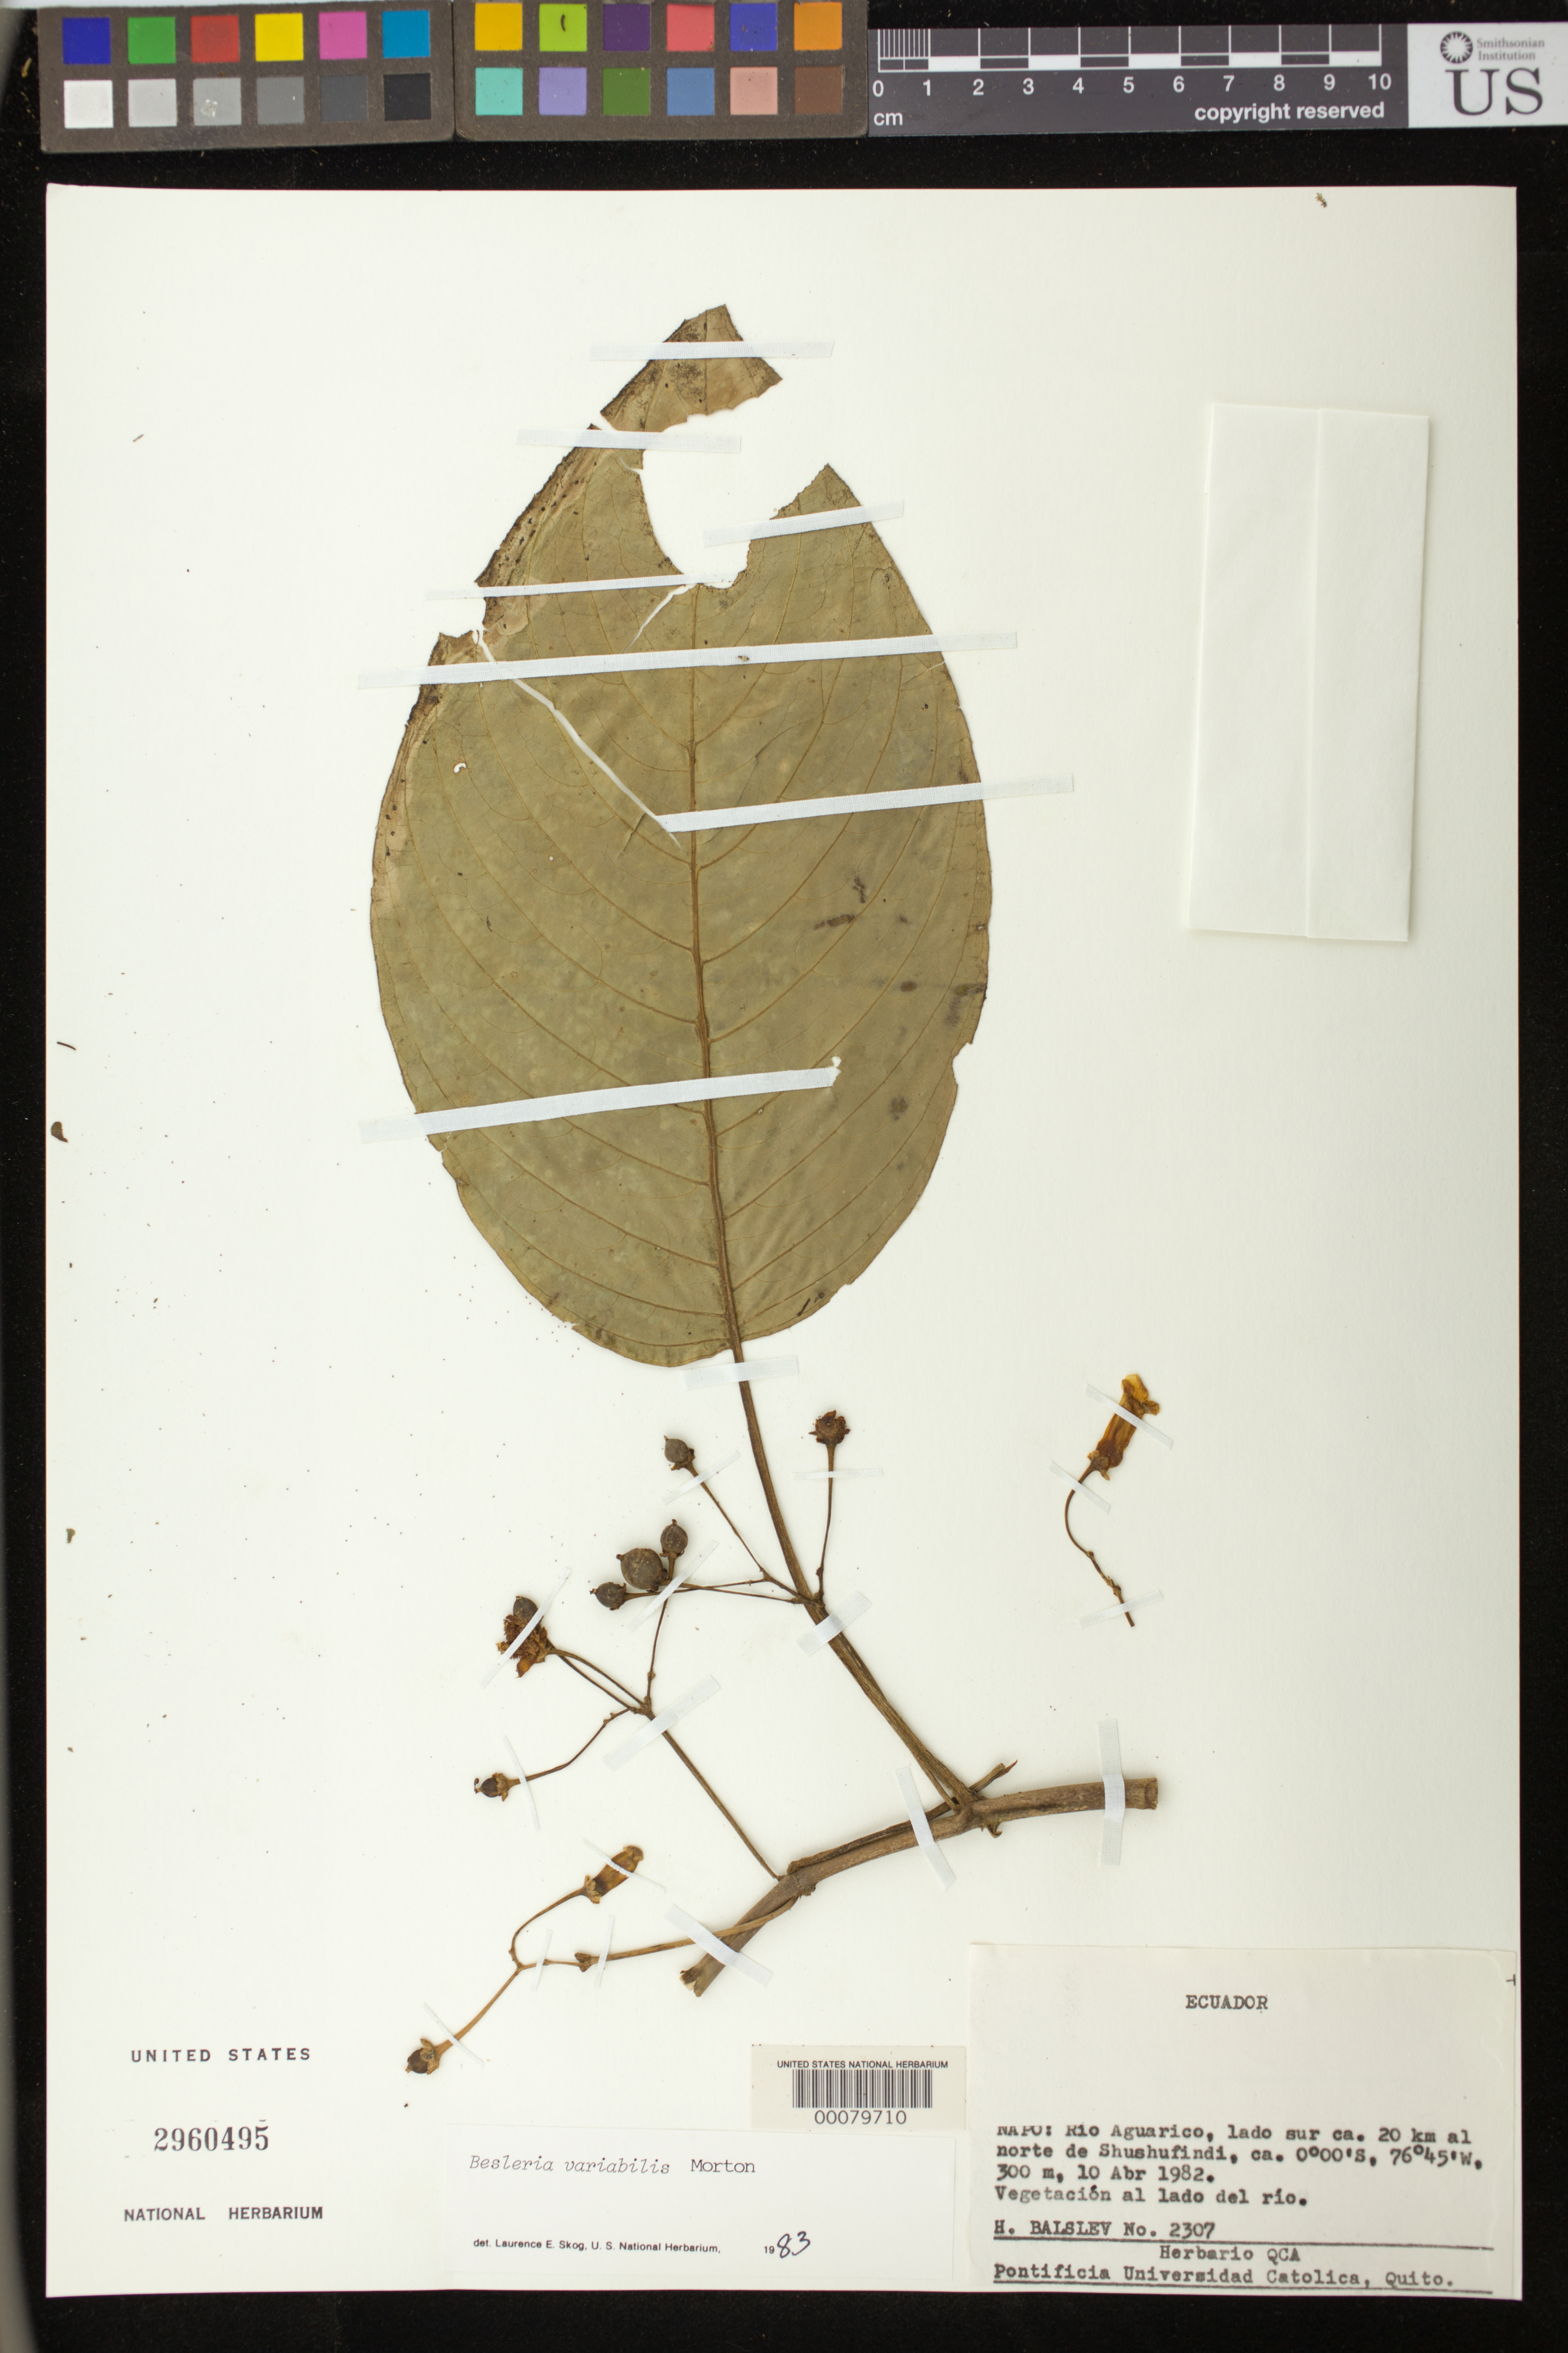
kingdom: Plantae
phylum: Tracheophyta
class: Magnoliopsida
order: Lamiales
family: Gesneriaceae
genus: Besleria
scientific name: Besleria variabilis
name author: C.V. Morton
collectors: H. Balslev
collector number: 2307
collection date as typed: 10 Apr 1982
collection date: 1982-04-10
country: Ecuador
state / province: Napo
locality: Rio Aguraico, south side about 20 km N of Shushufindi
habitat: Vegetation beside the river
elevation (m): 300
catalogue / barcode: US 2960495